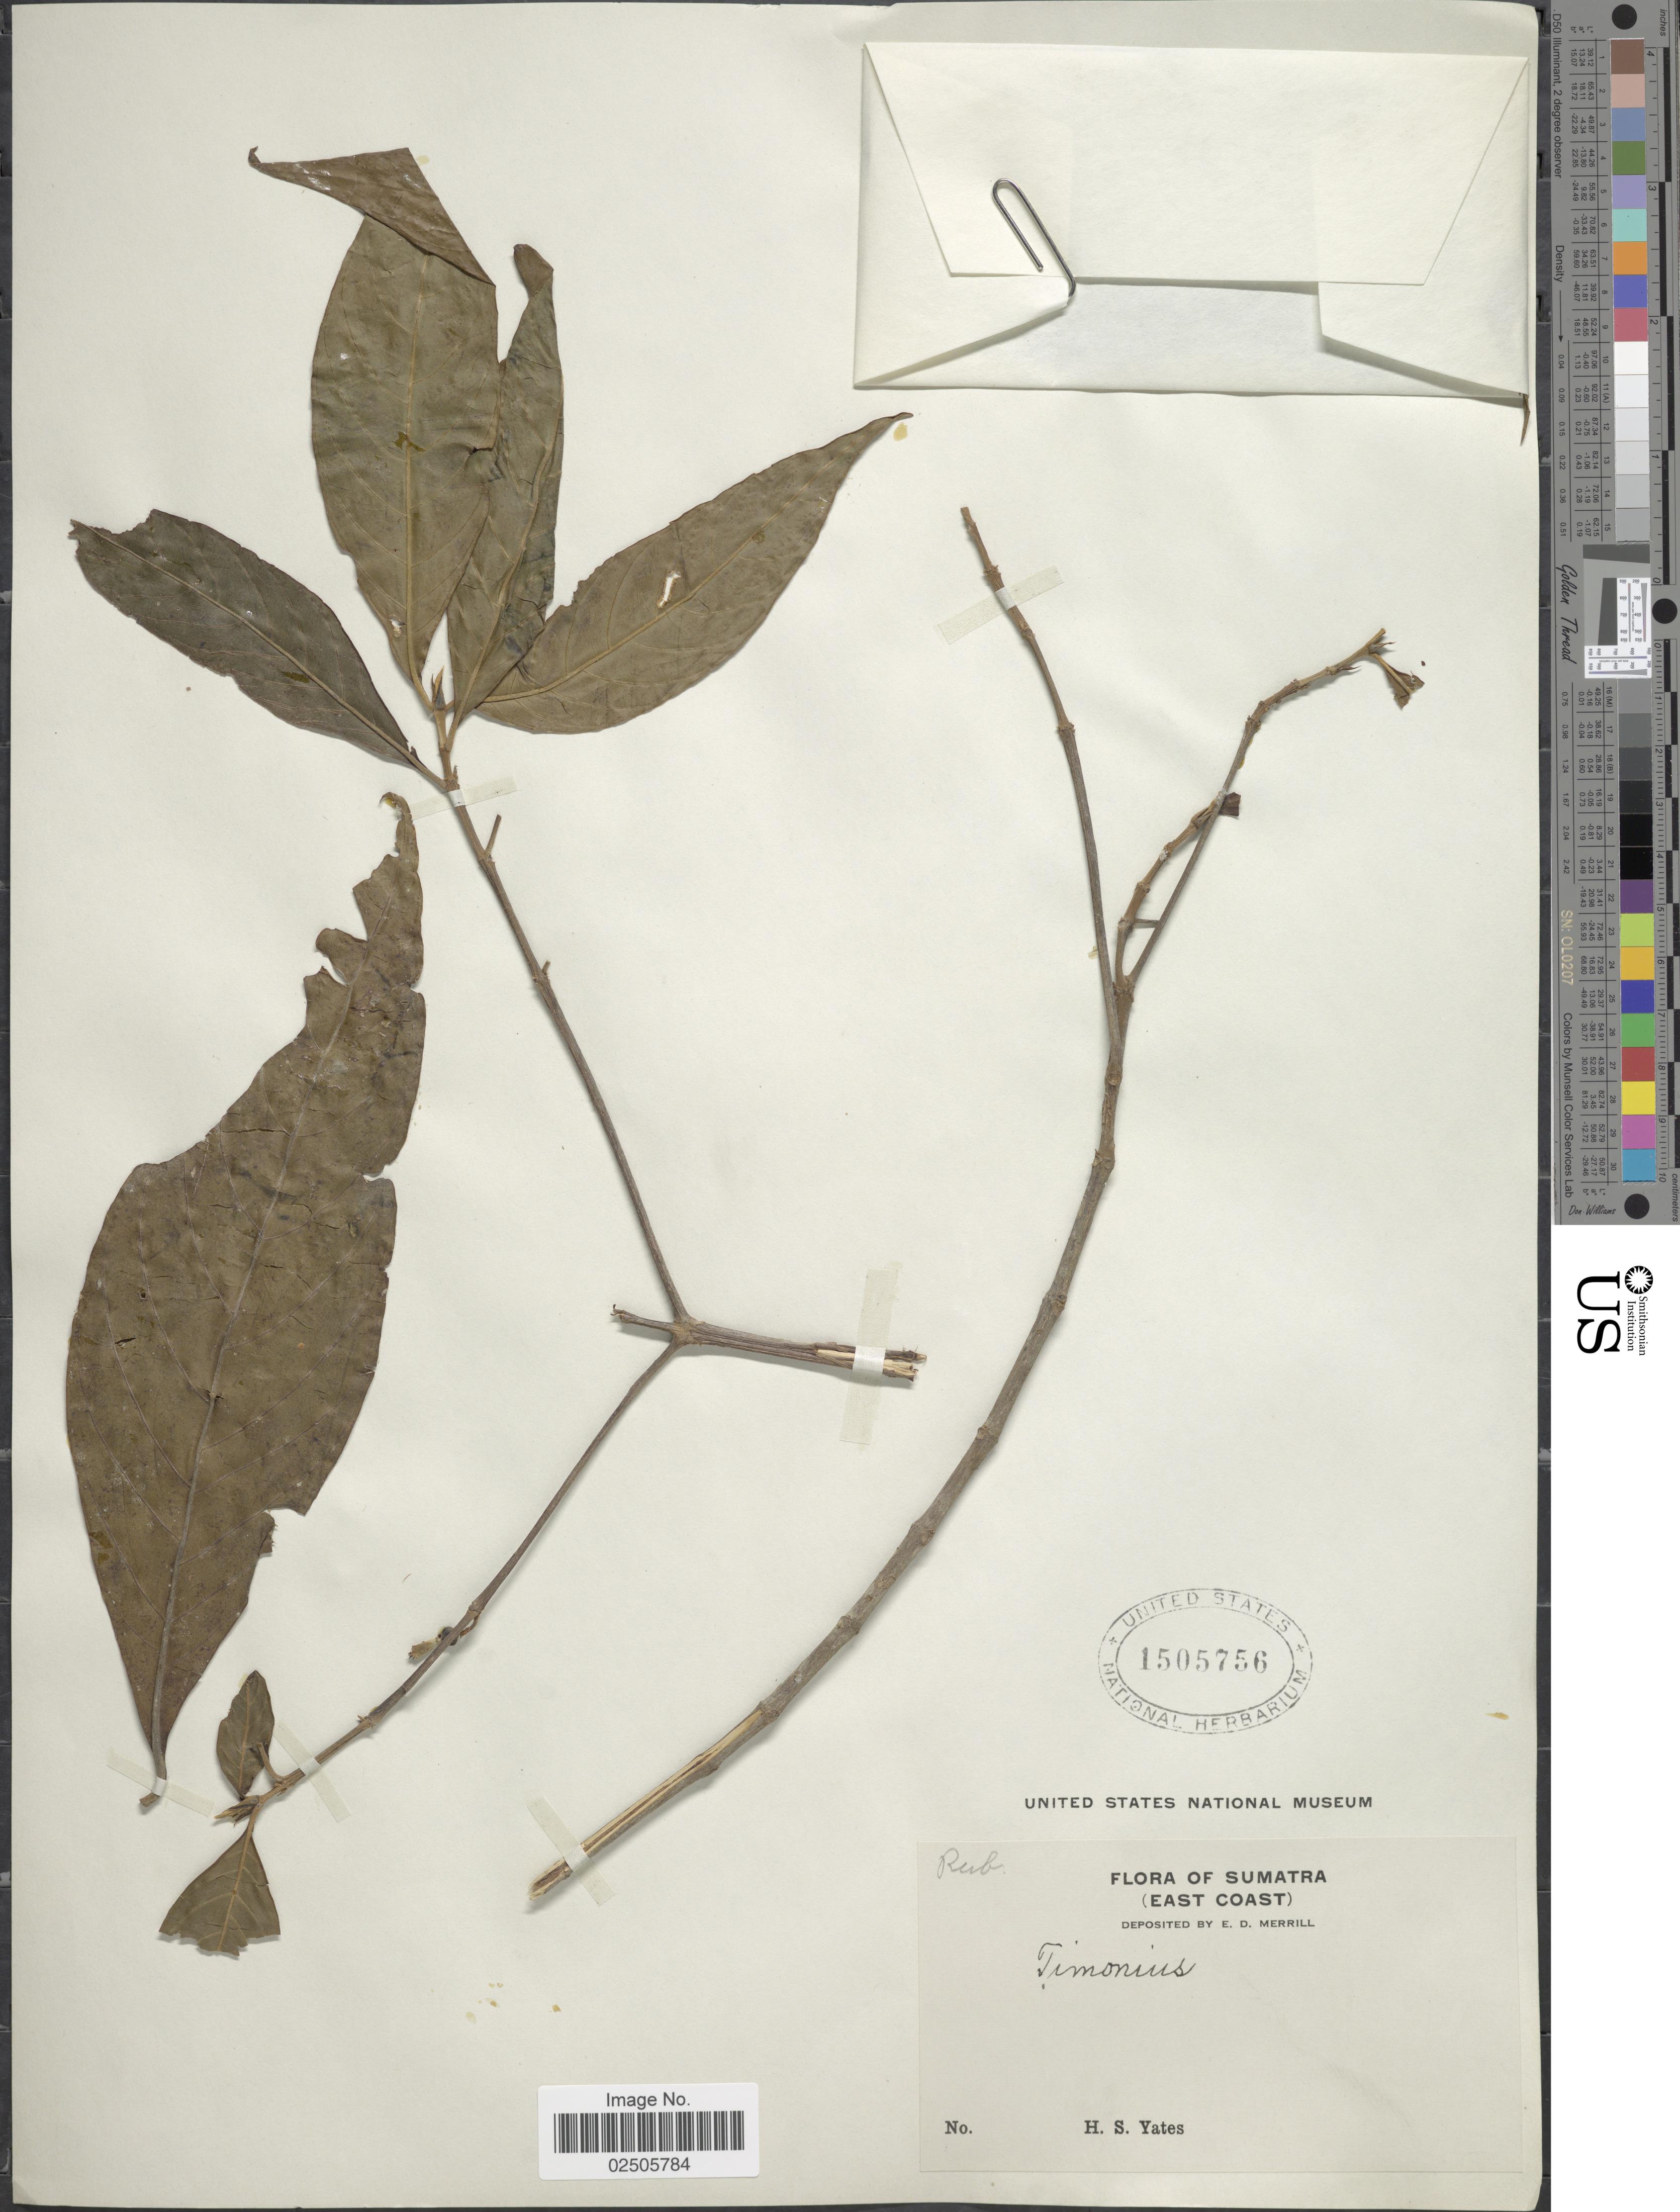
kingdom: Plantae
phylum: Tracheophyta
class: Magnoliopsida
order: Gentianales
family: Rubiaceae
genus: Timonius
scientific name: Timonius sp.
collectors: H. S. Yates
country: Indonesia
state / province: Sumatra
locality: East Coast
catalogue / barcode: US 1505756